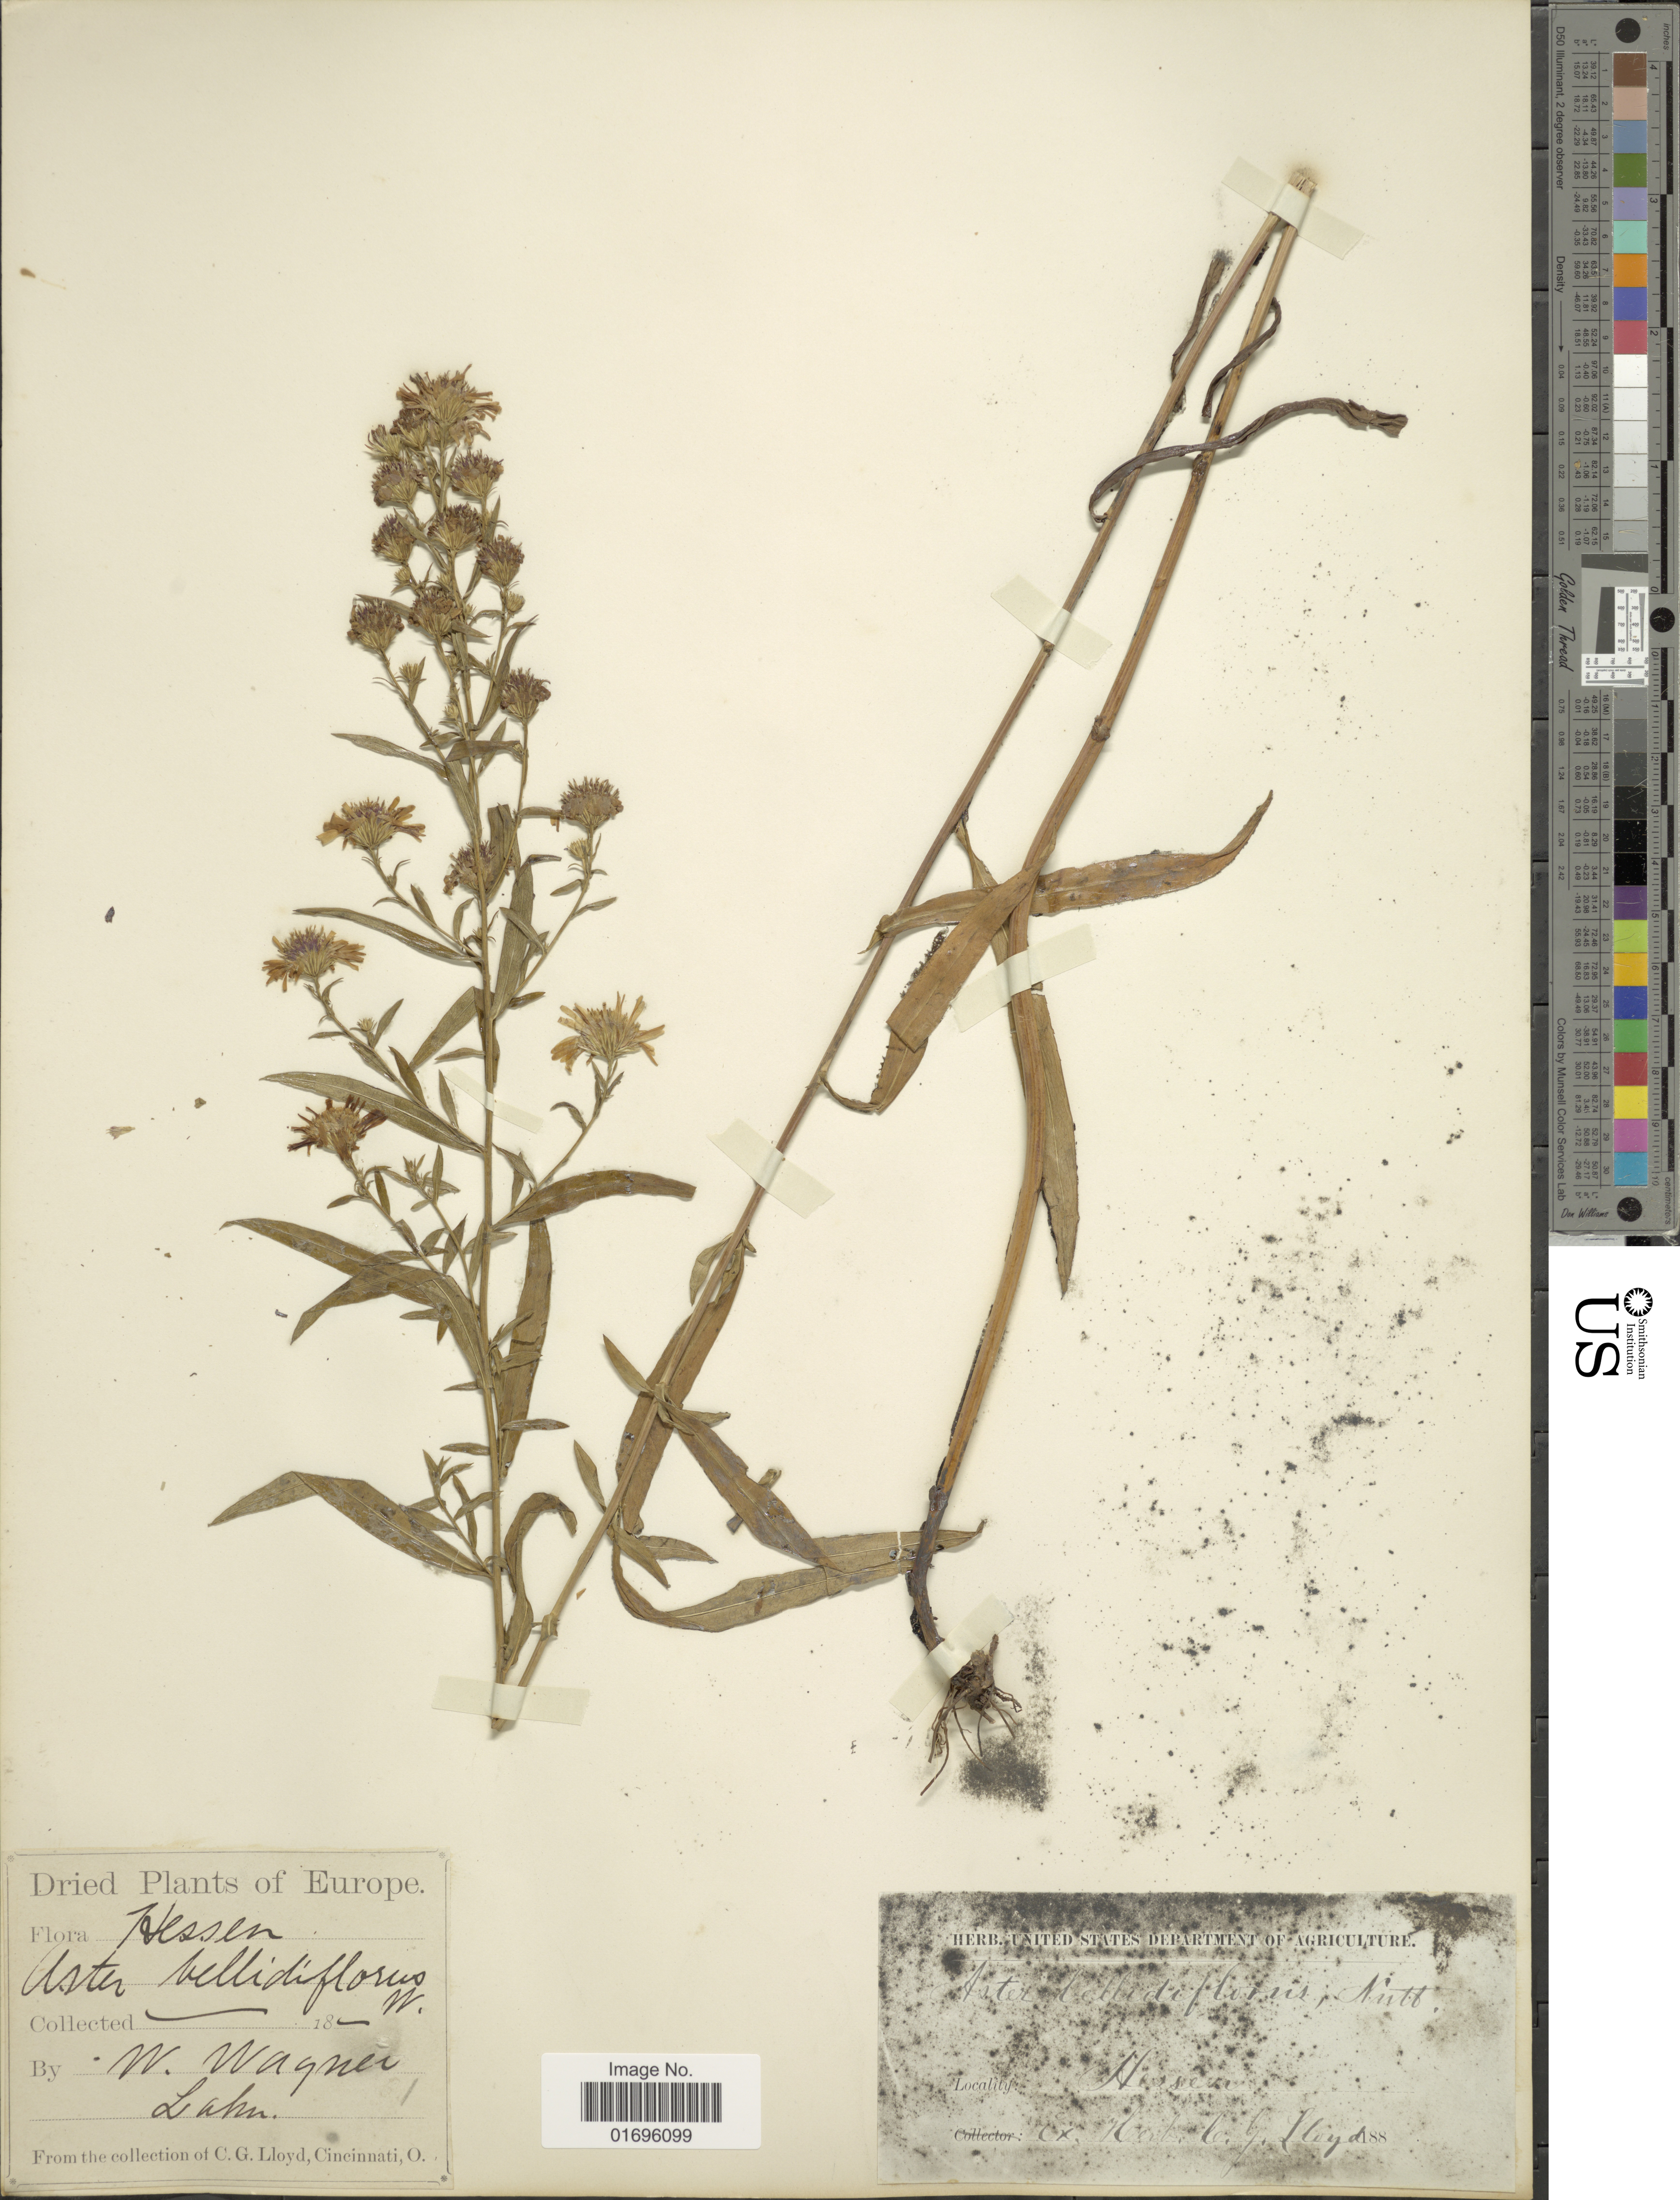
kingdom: Plantae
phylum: Tracheophyta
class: Magnoliopsida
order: Asterales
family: Asteraceae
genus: Aster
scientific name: Aster bellidiflorus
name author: Willd.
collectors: W. Wagner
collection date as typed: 188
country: Germany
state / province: Hesse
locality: Hessen.